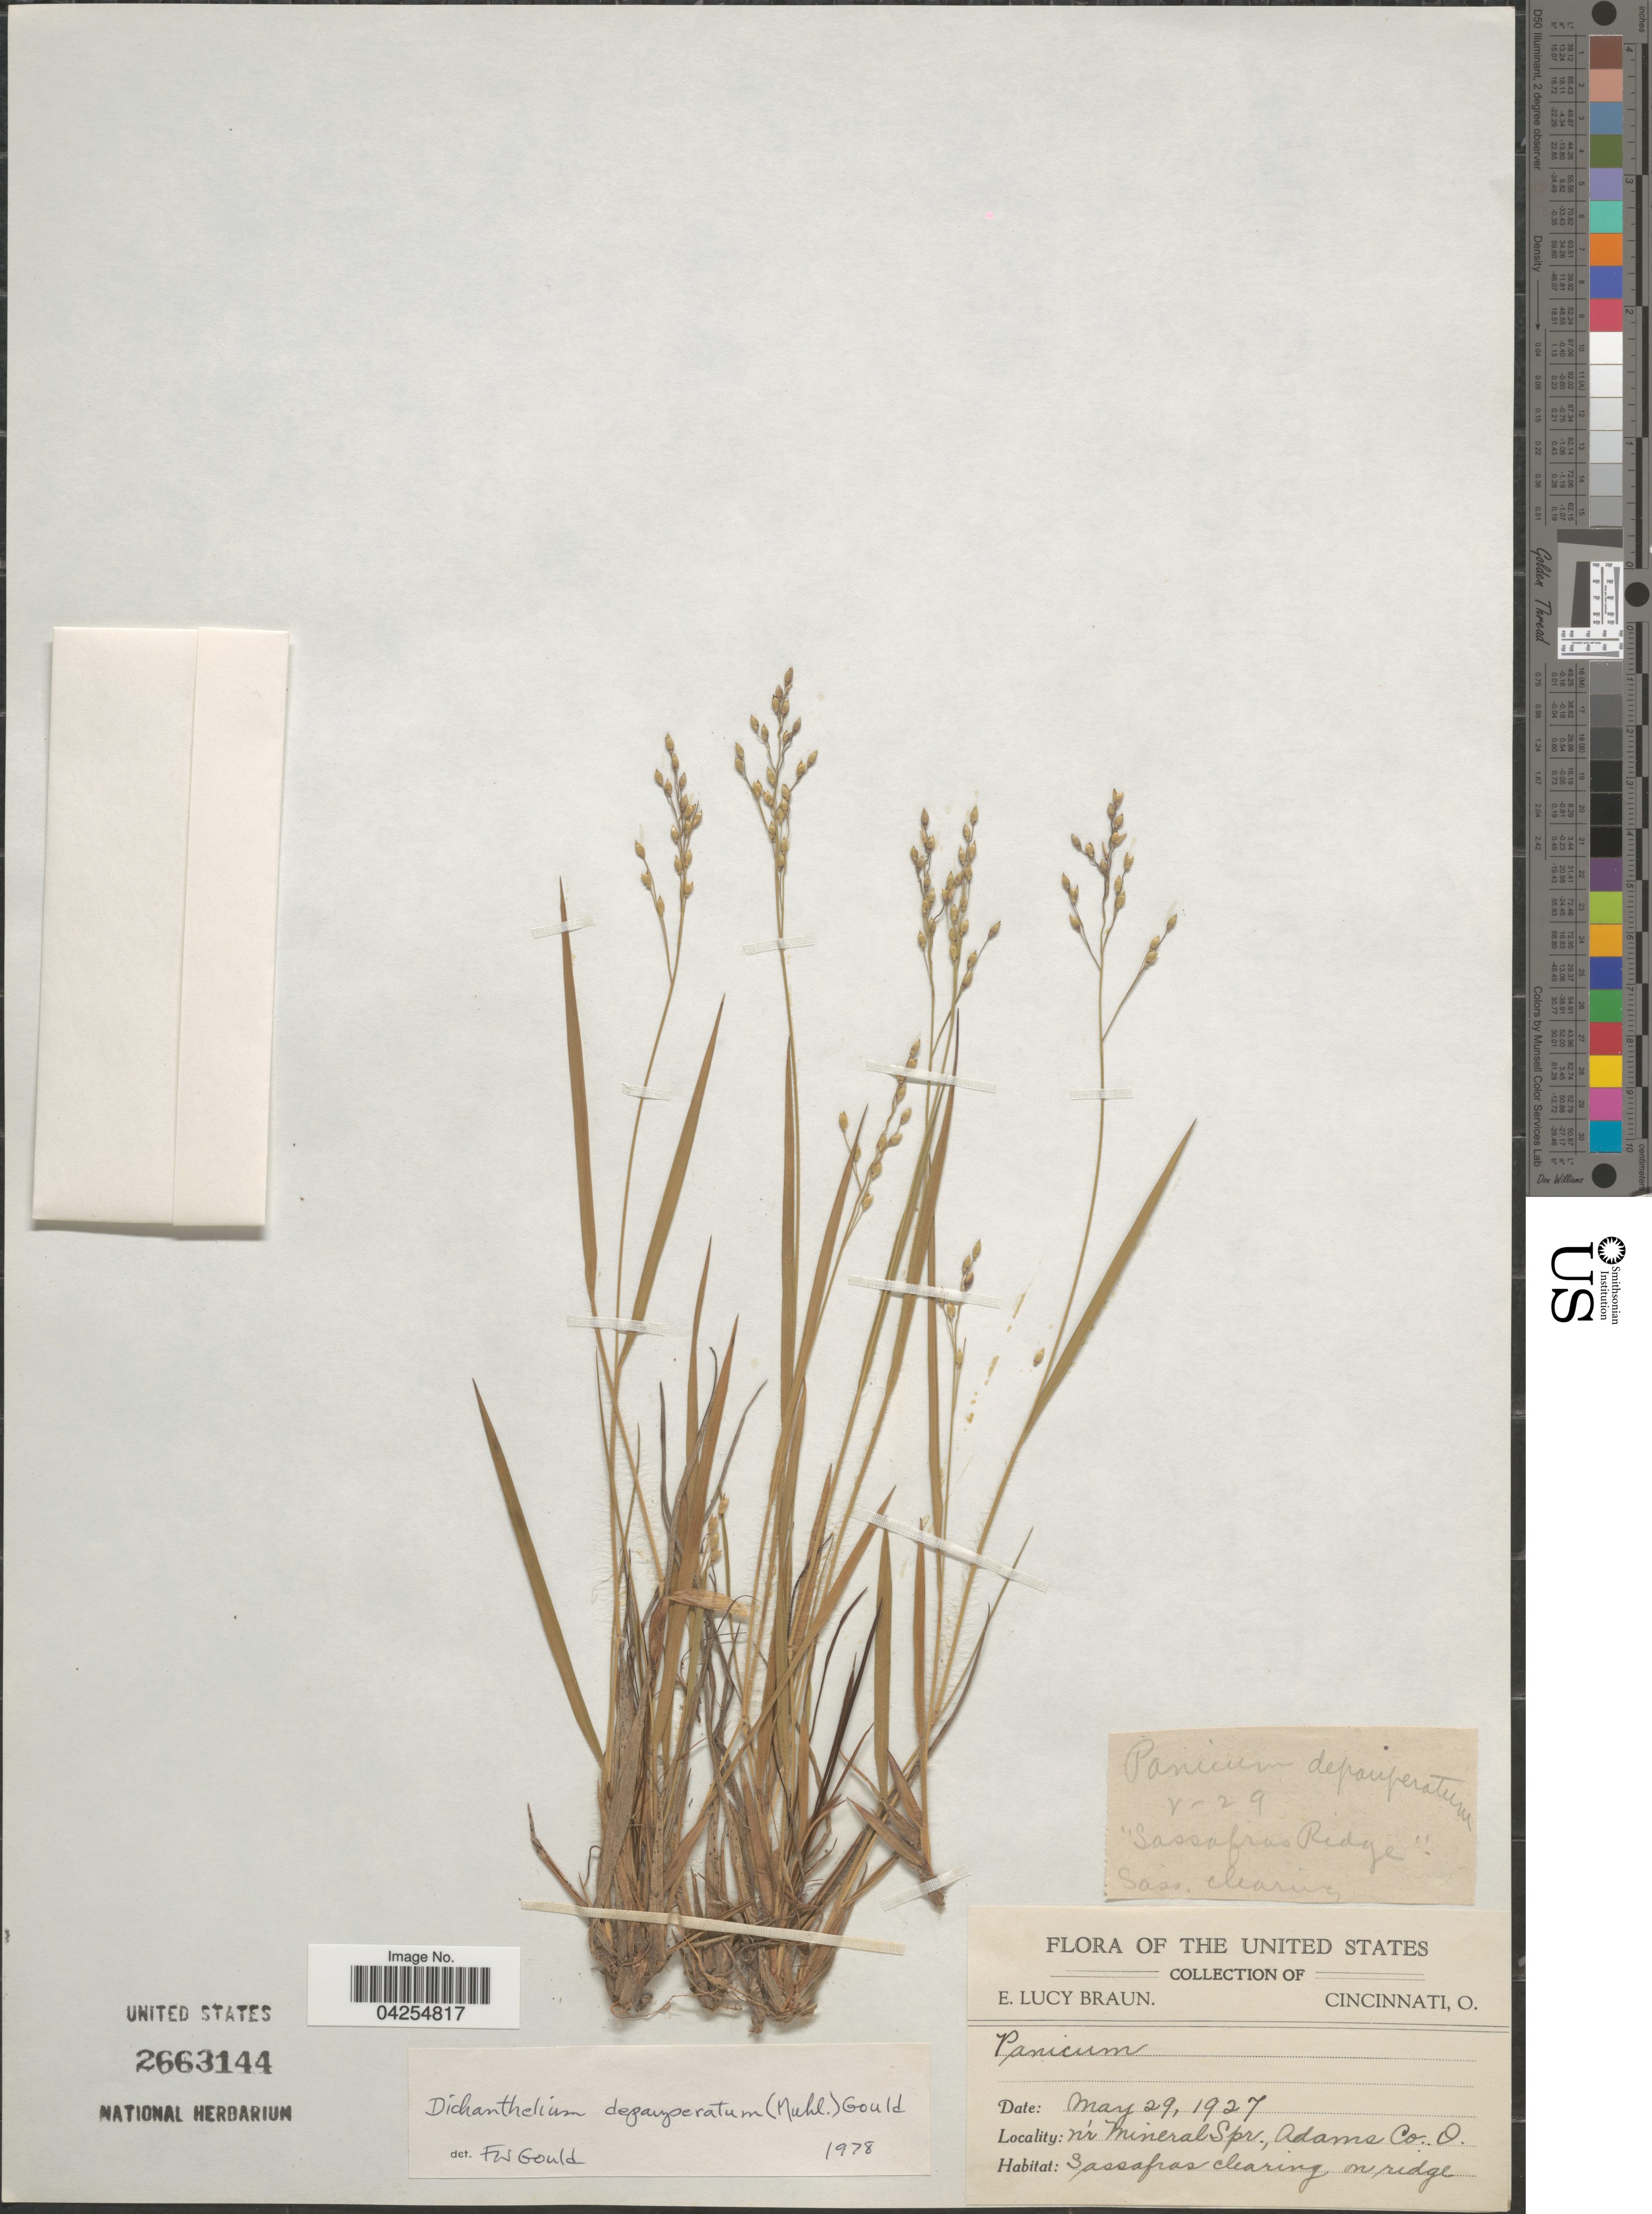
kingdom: Plantae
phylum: Tracheophyta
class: Liliopsida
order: Poales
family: Poaceae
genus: Dichanthelium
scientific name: Dichanthelium depauperatum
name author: (Muhl.) Gould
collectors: E. L. Braun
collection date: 1927-05-29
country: United States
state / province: Ohio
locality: N'r Mineral Spr., Adams Co. Sassafras clearing on ridge. Sassafras Ridge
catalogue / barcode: US 2663144